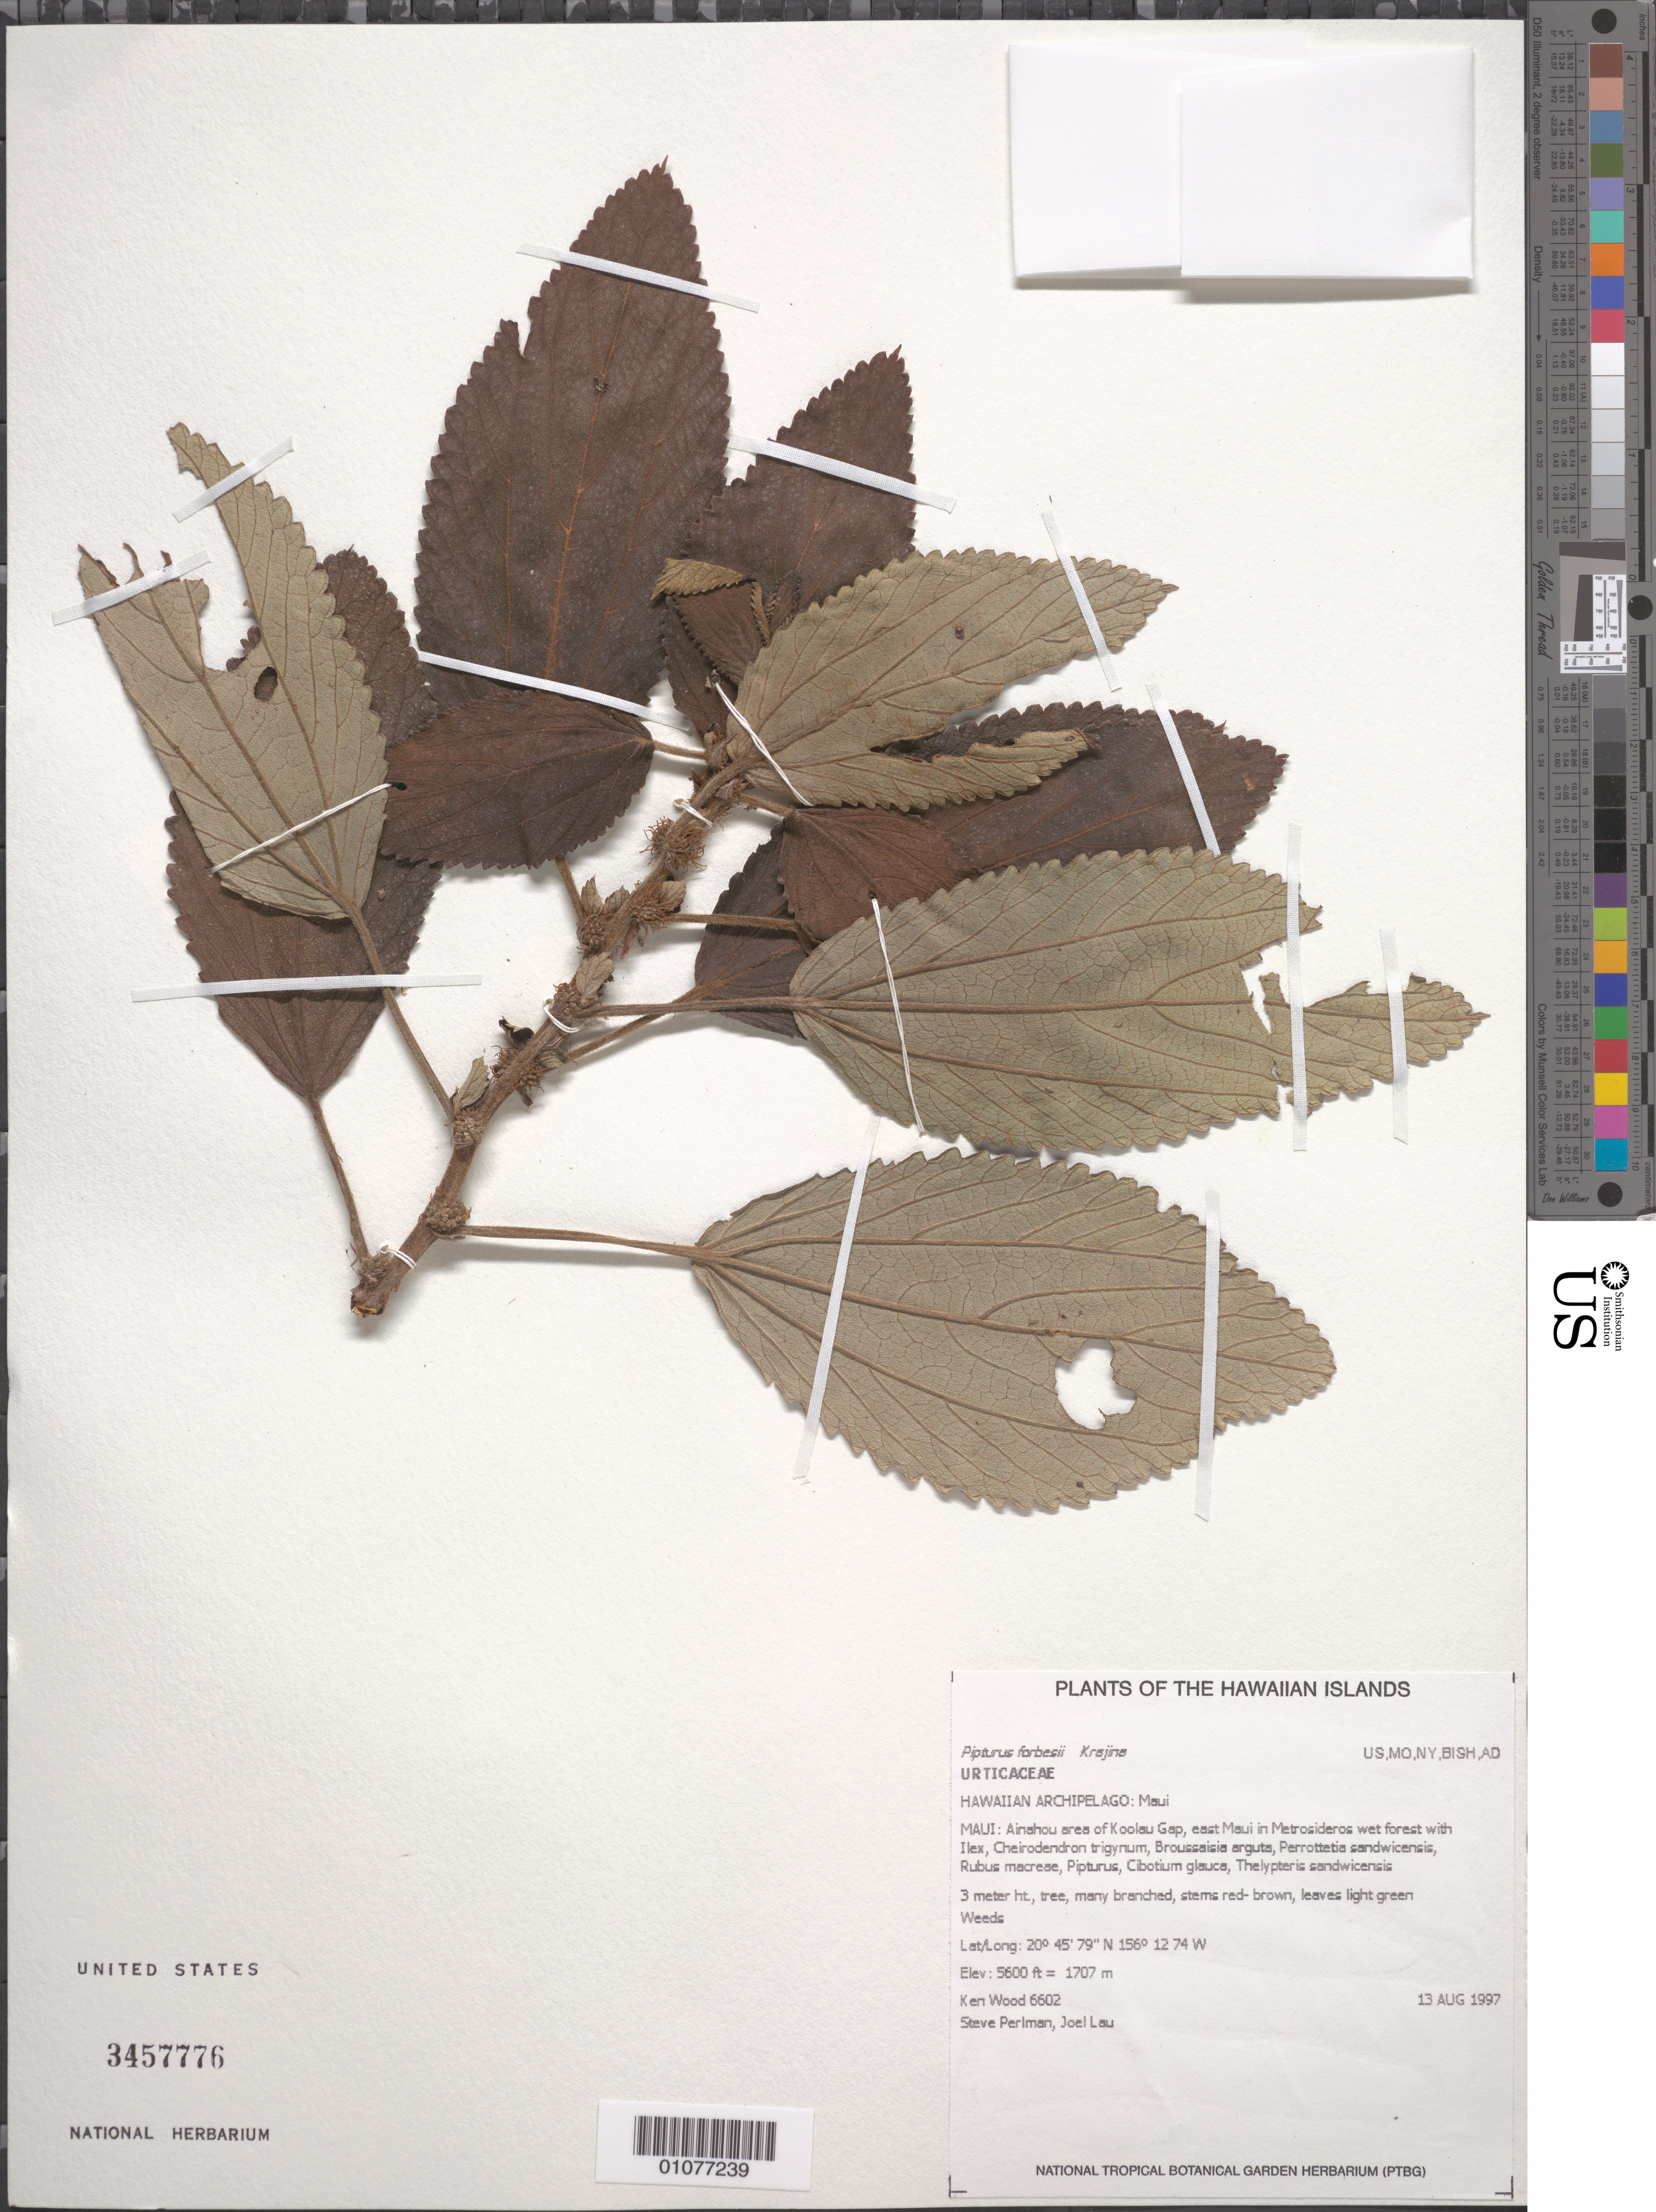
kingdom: Plantae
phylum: Tracheophyta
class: Magnoliopsida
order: Rosales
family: Urticaceae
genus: Pipturus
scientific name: Pipturus forbesii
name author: Krajina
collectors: K. R. Wood, S. P. Perlman & J. Lau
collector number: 6602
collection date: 1997-08-13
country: United States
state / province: Hawaii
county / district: Maui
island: Maui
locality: E Maui, Ainahou area of Koolau Gap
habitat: set forest; weeds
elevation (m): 1707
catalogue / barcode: US 3457776